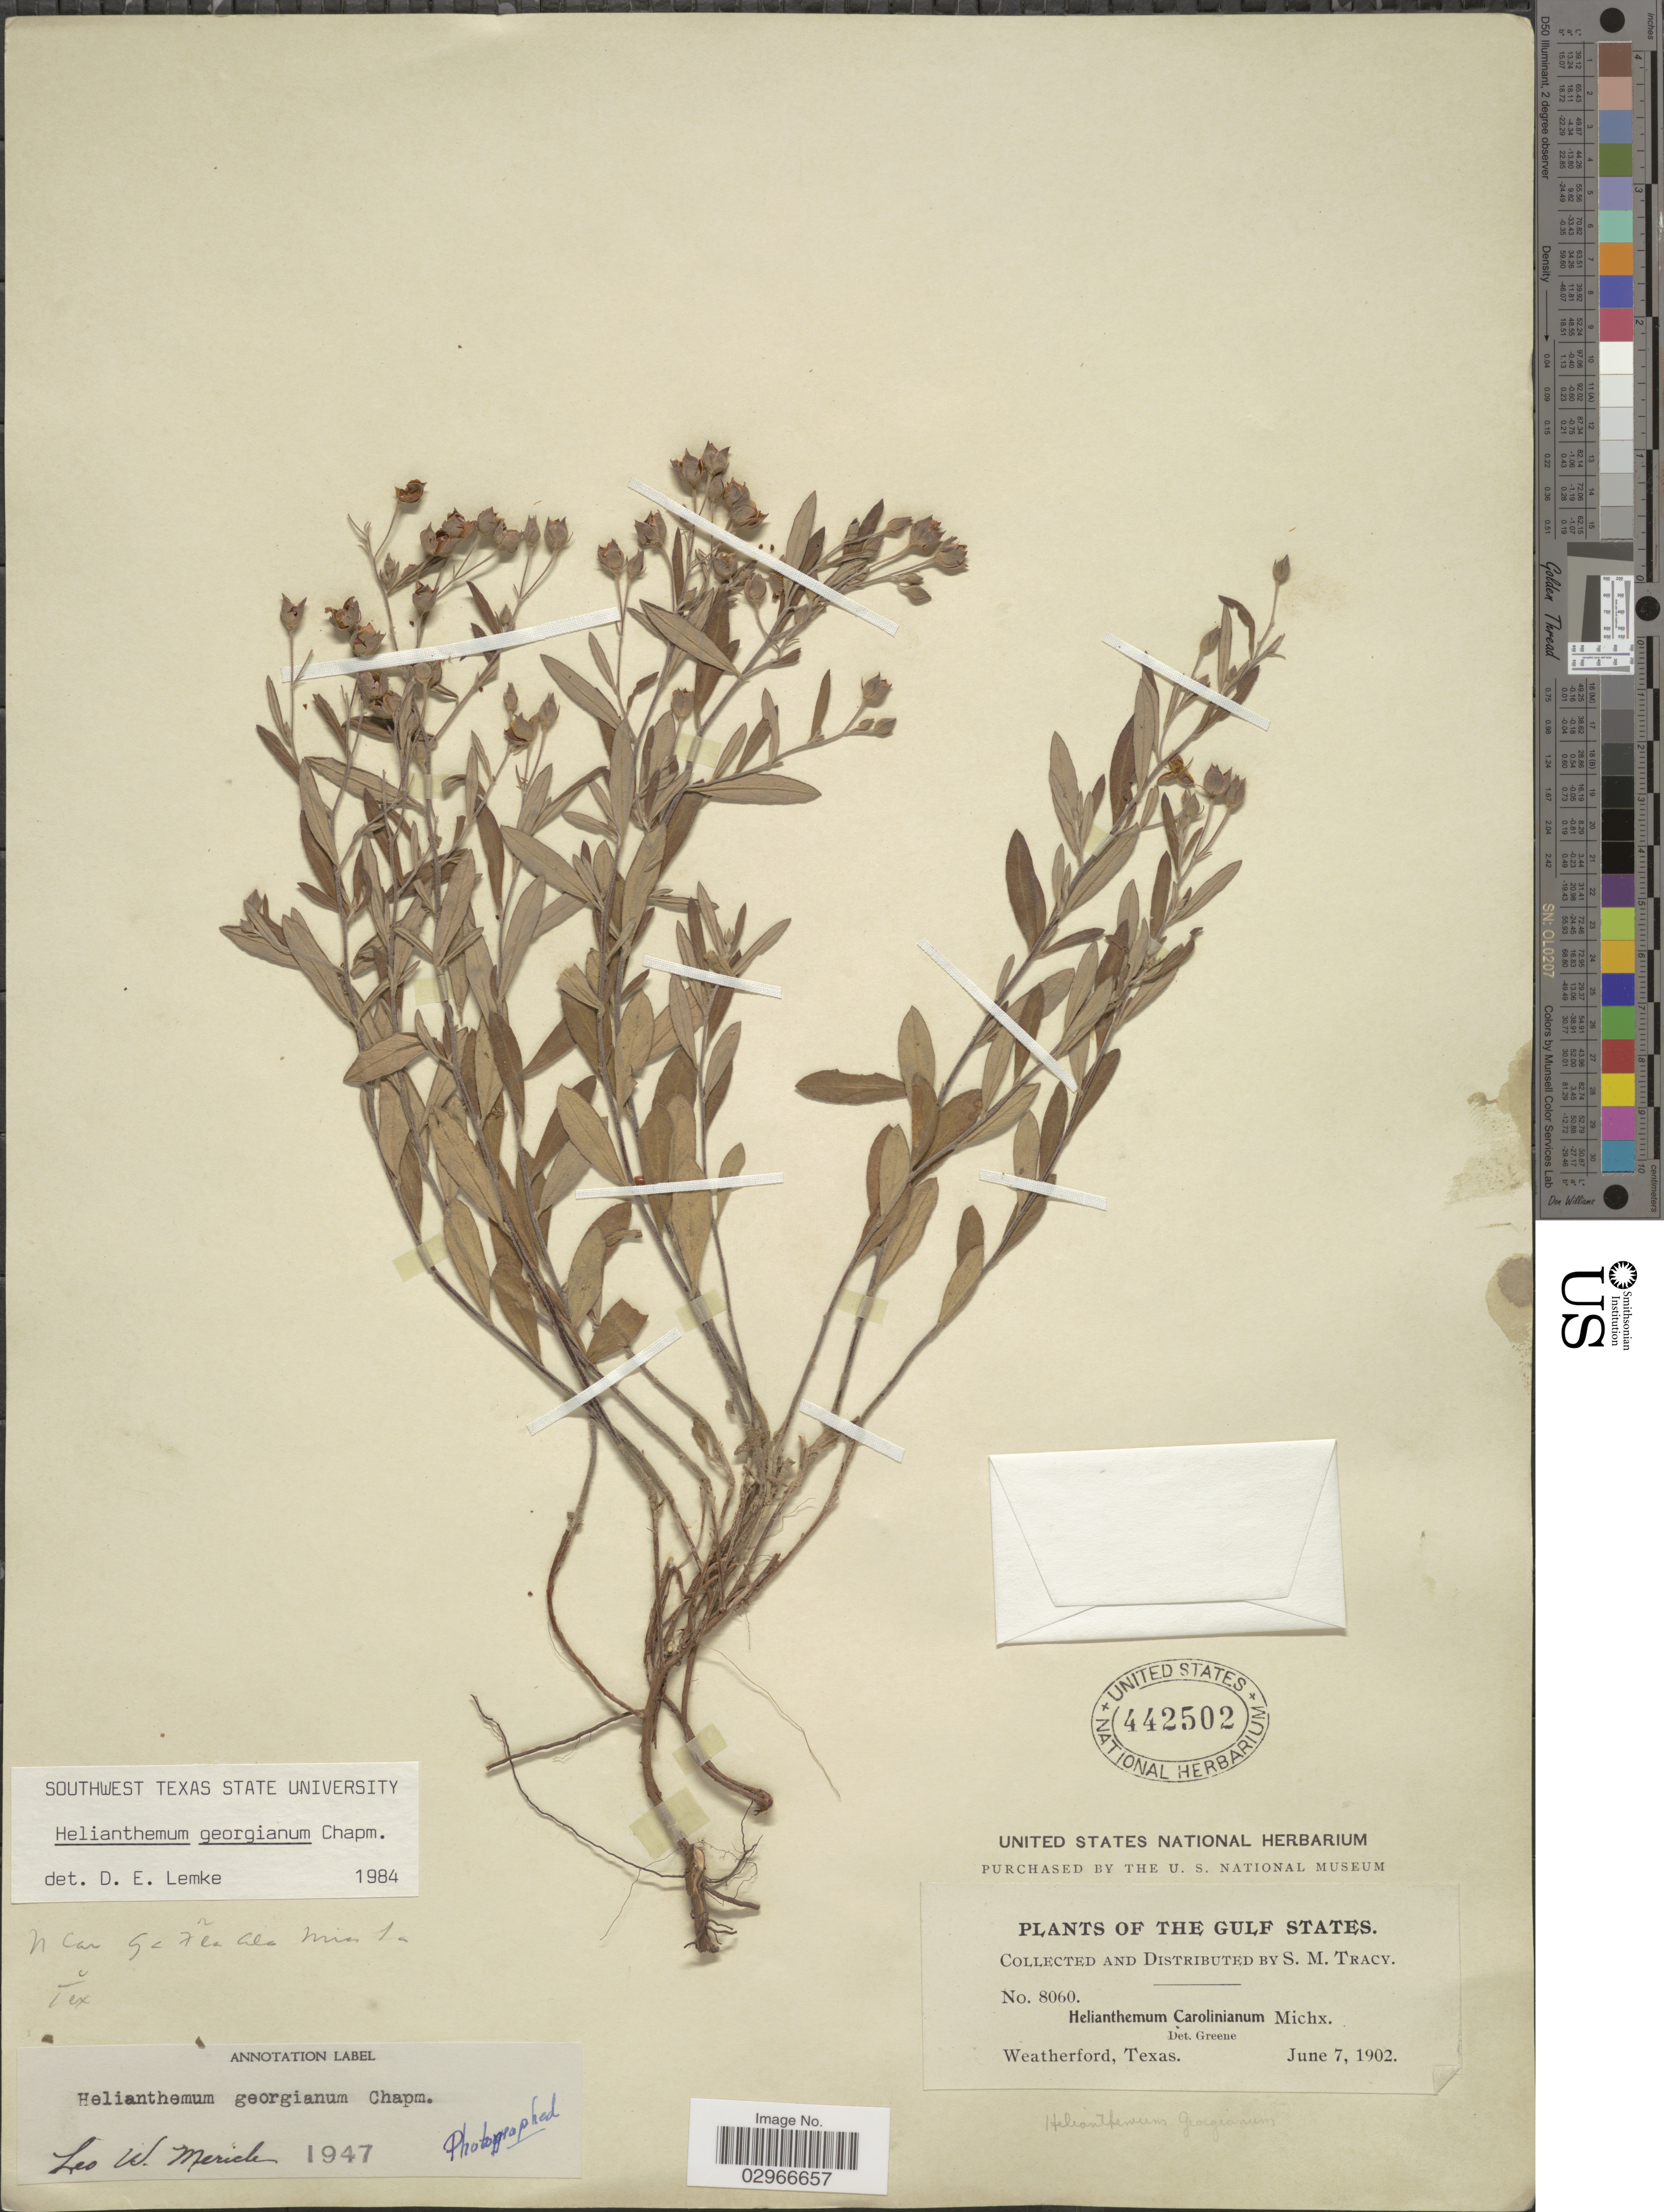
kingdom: Plantae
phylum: Tracheophyta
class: Magnoliopsida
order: Malvales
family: Cistaceae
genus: Helianthemum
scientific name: Helianthemum georgianum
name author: Chapm.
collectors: S. M. Tracy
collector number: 8060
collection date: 1902-06-07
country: United States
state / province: Texas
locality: The Gulf States, Weatherford.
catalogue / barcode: US 442502